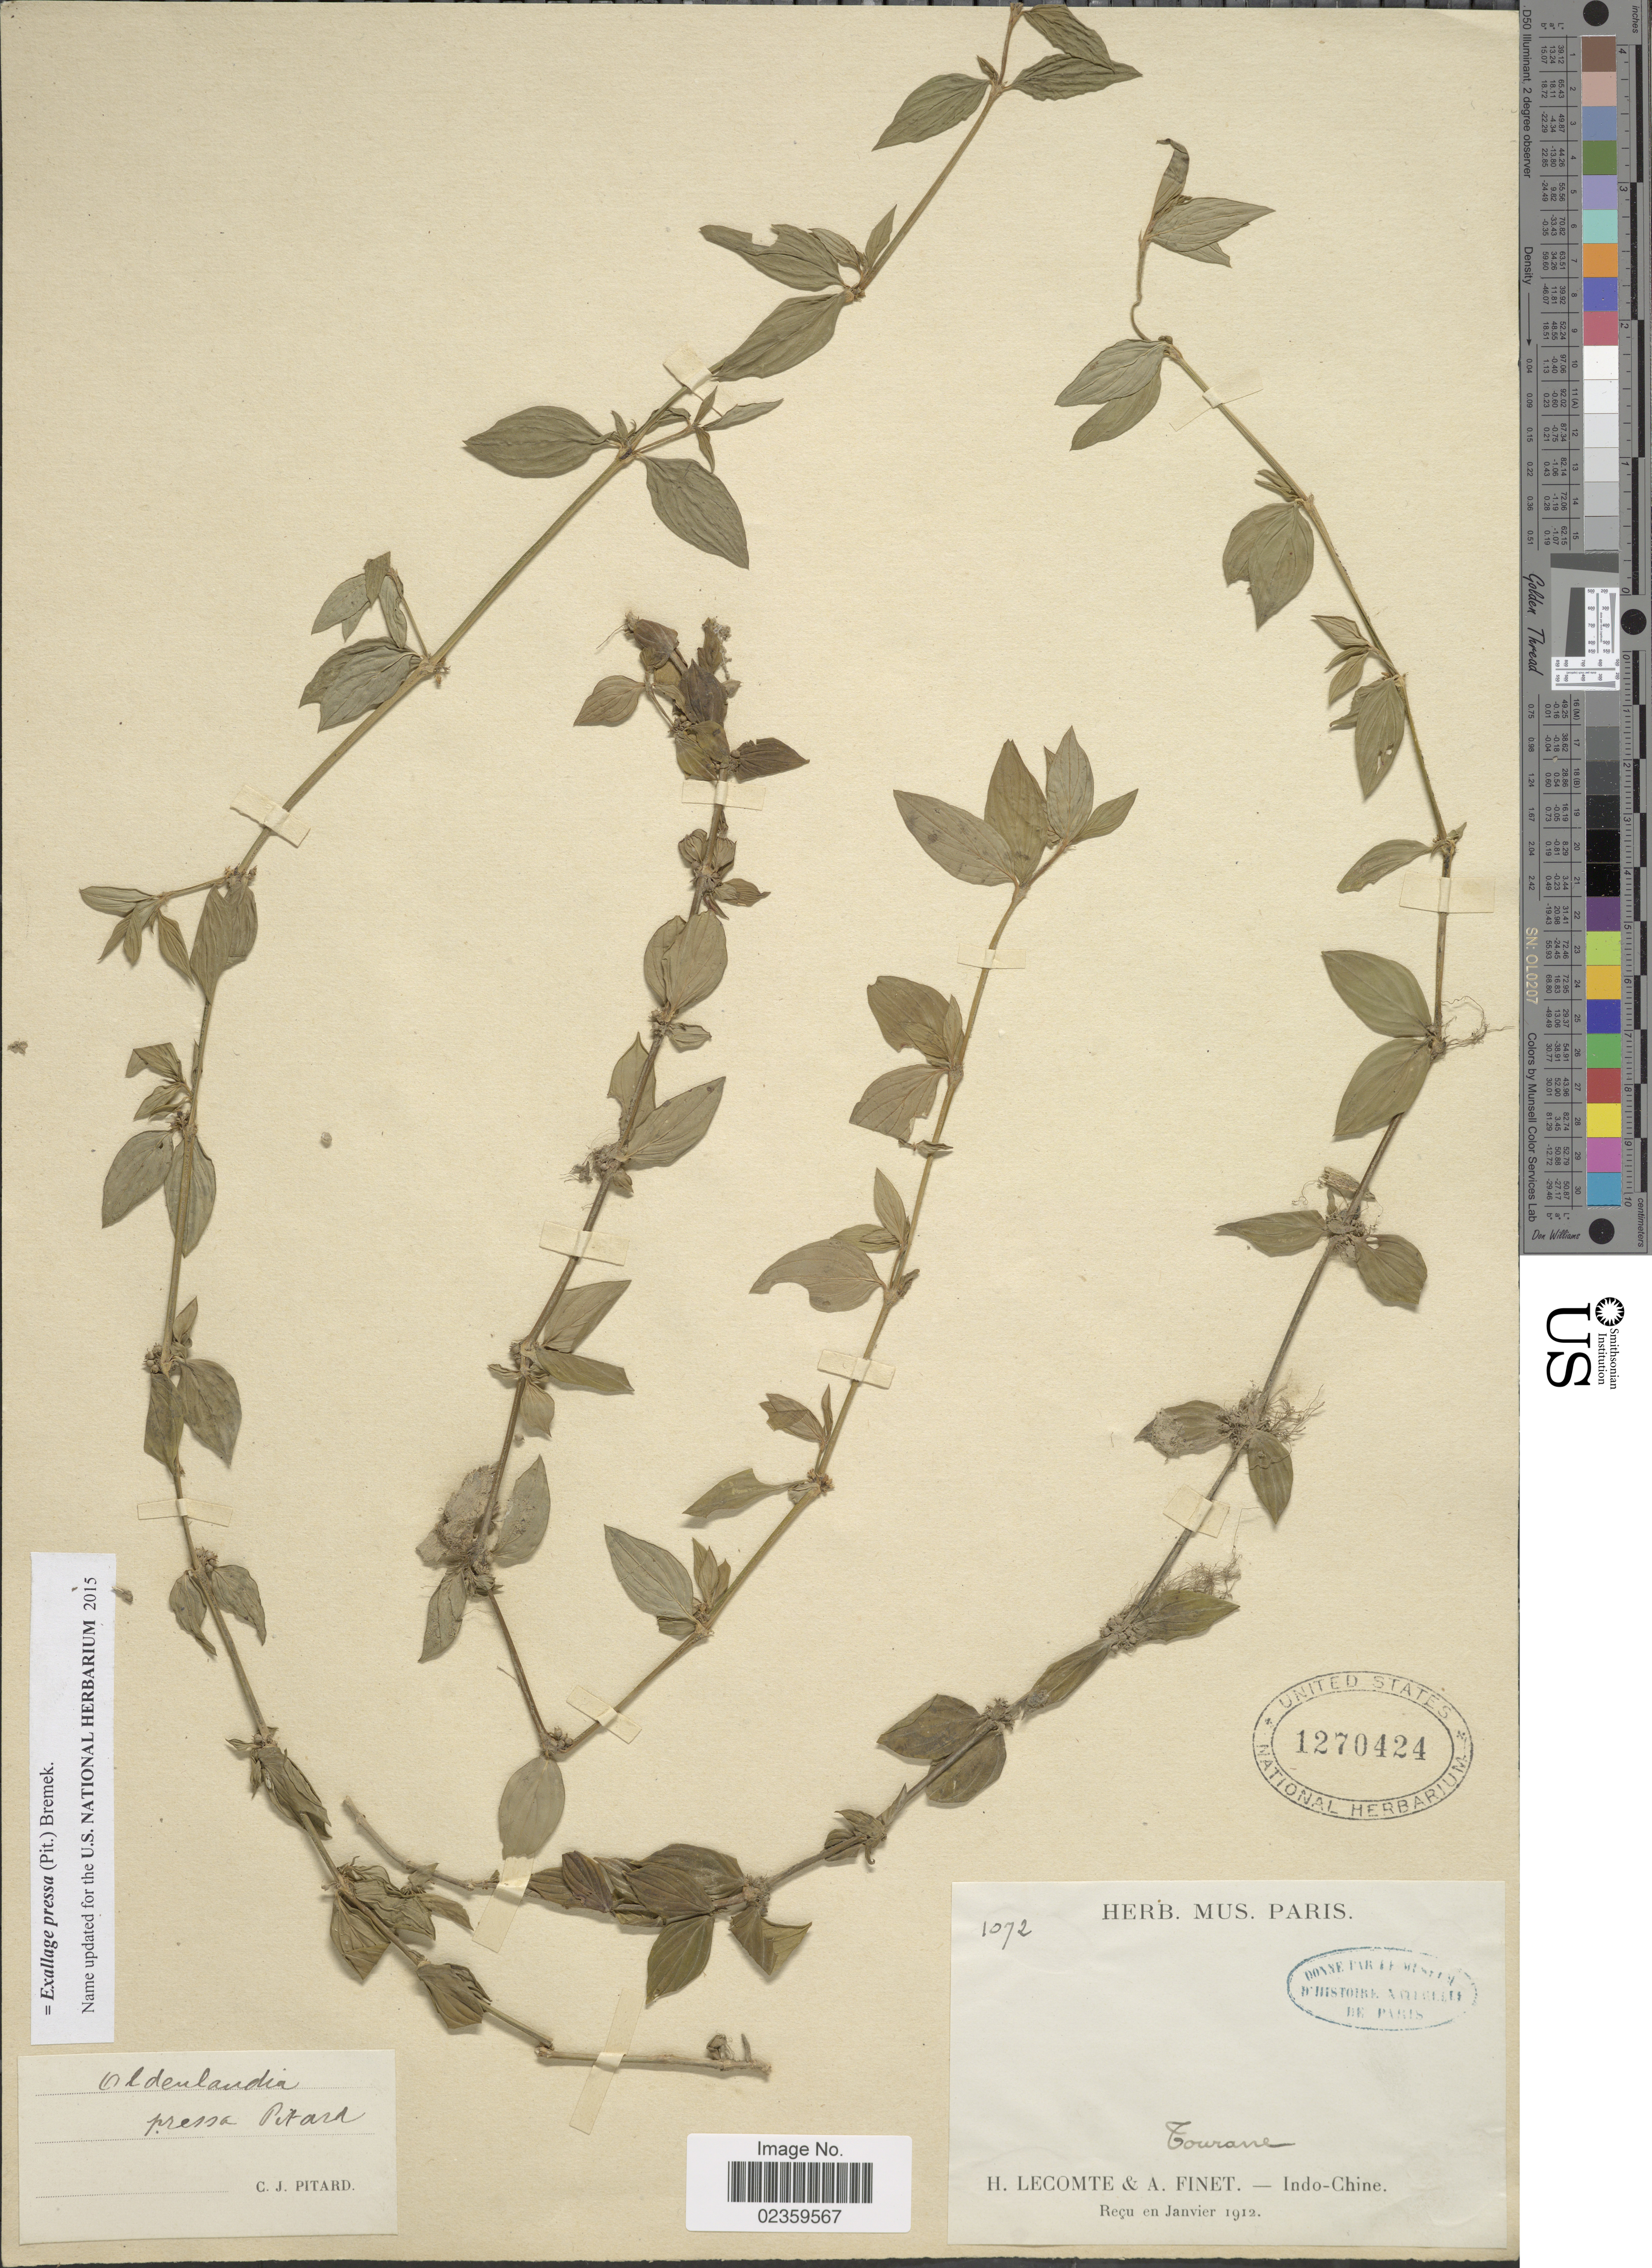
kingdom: Plantae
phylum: Tracheophyta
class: Magnoliopsida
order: Gentianales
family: Rubiaceae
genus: Exallage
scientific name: Exallage pressa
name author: (Pit.) Bremek.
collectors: H. Lecomte & A. Finet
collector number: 1072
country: Vietnam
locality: Tourane. Indo-Chine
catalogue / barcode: US 1270424